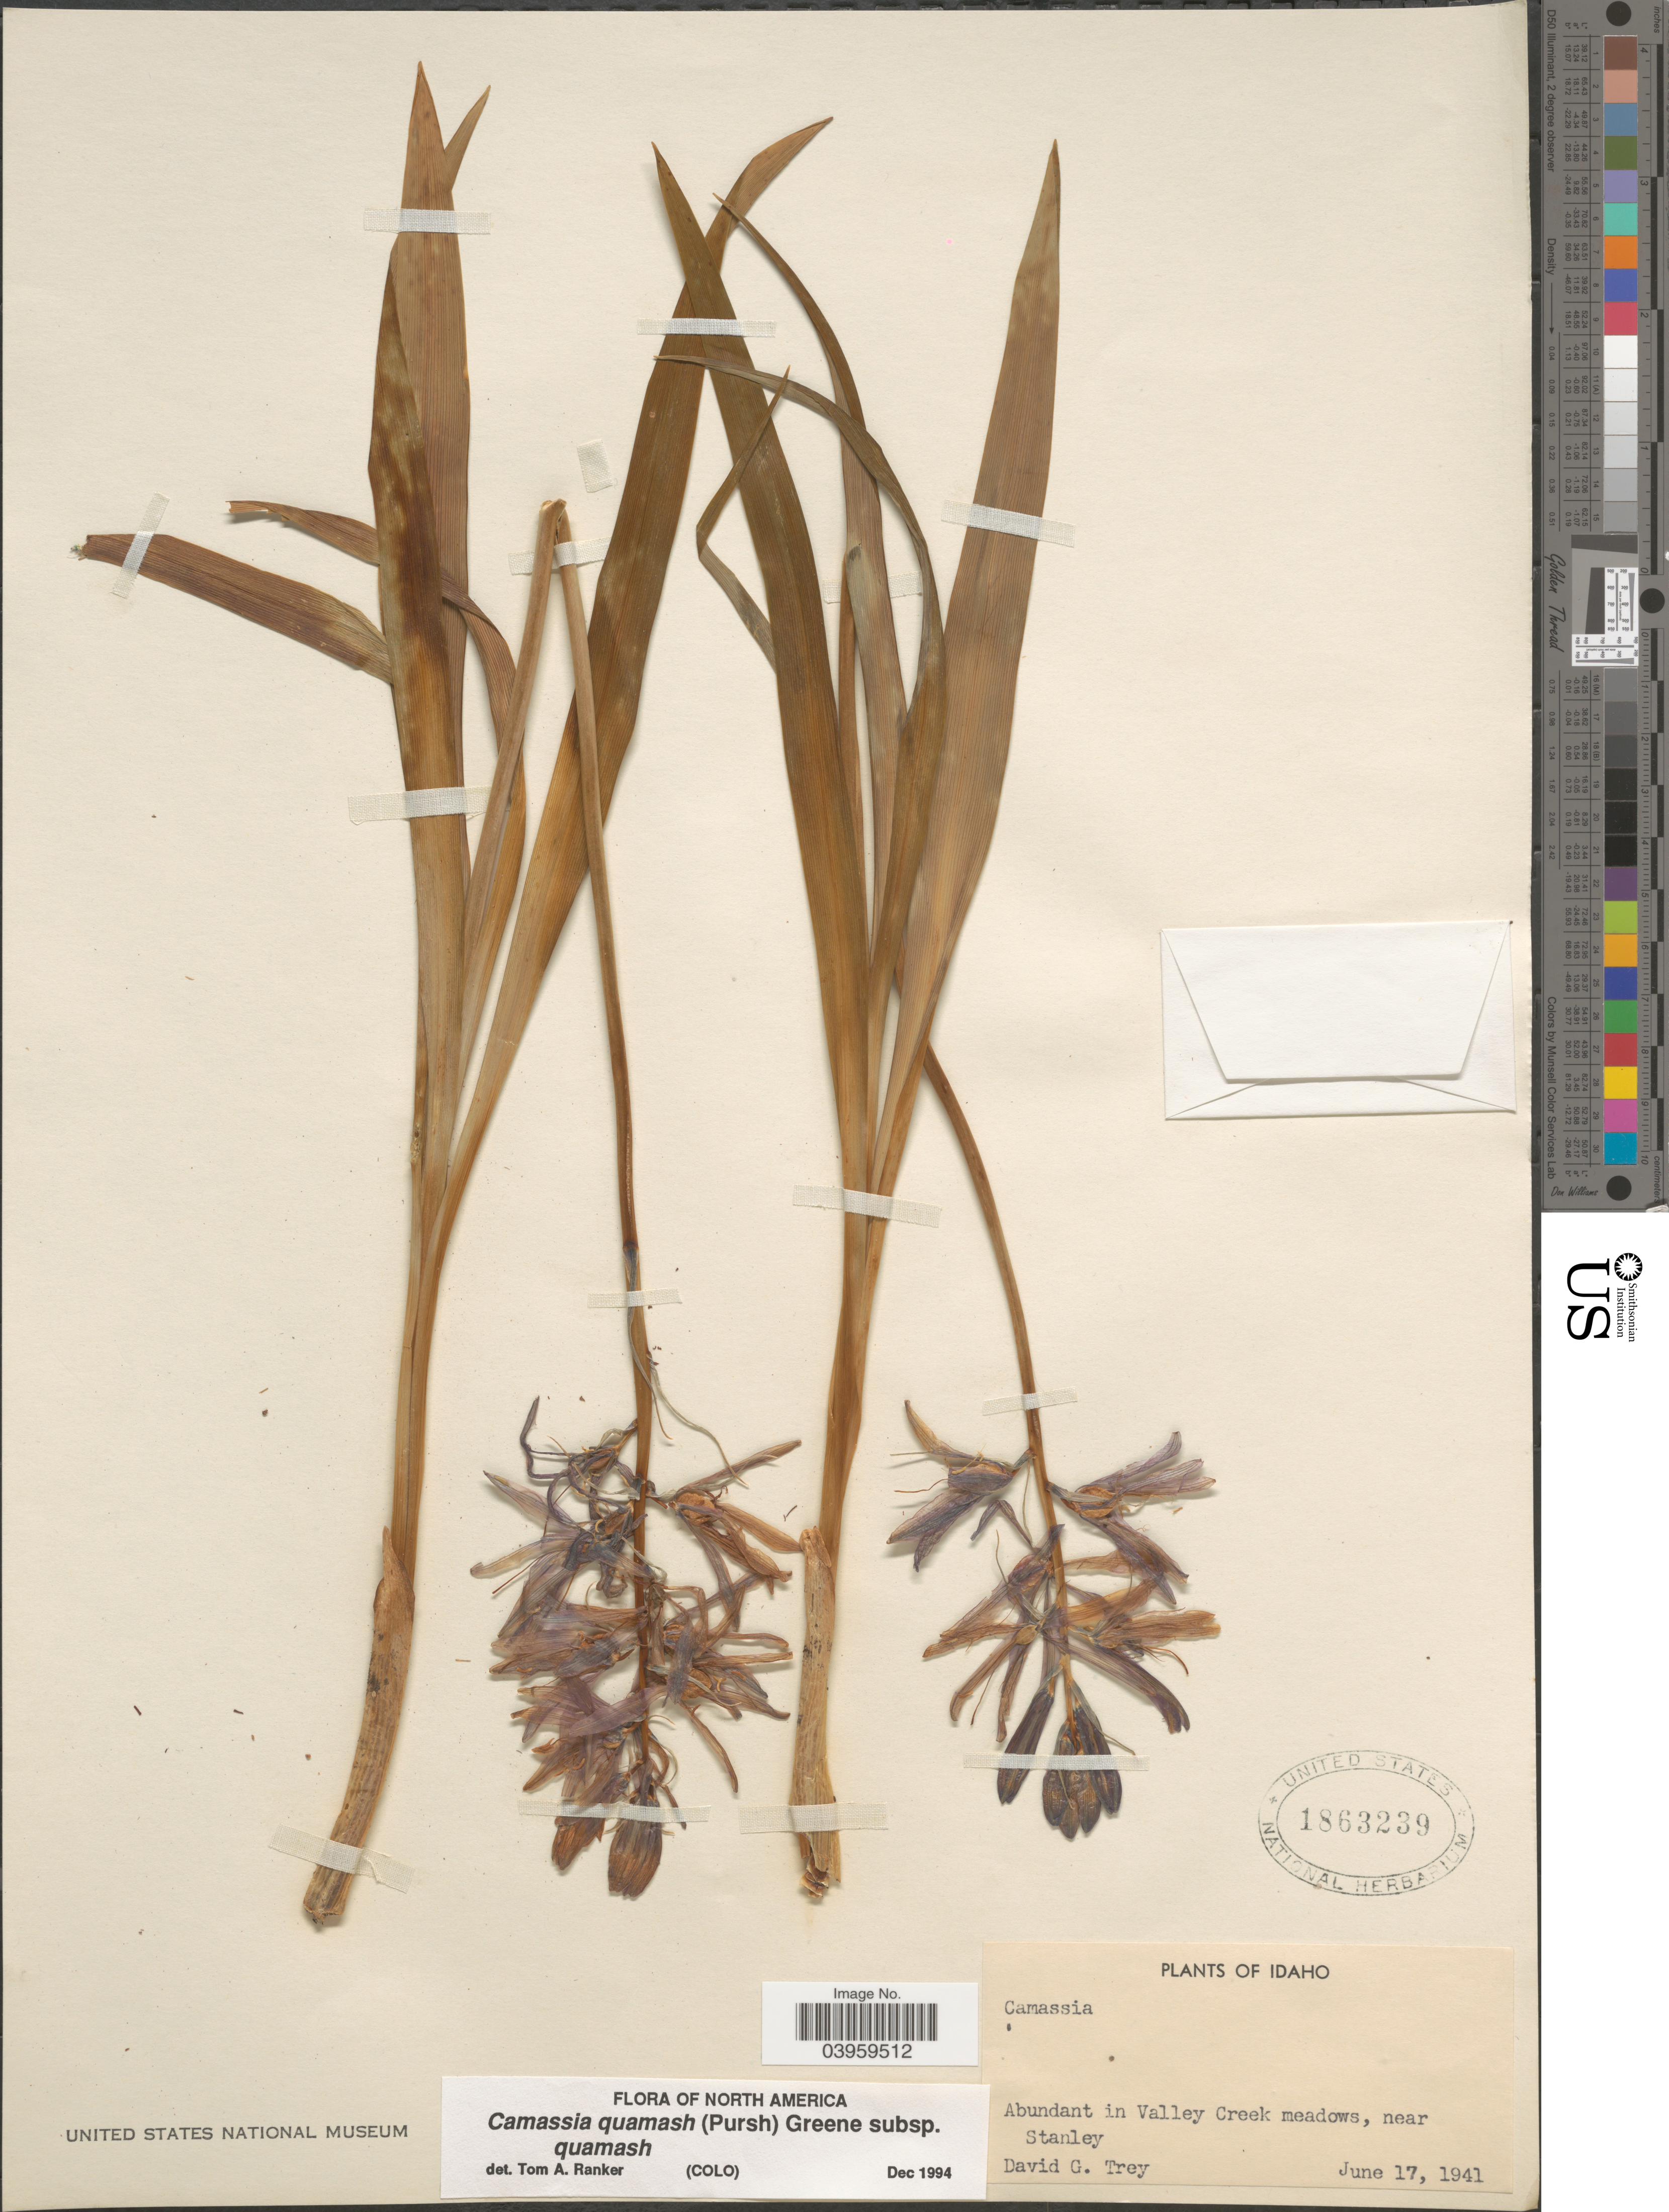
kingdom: Plantae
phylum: Tracheophyta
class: Liliopsida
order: Asparagales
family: Asparagaceae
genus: Camassia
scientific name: Camassia quamash subsp. quamash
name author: (Pursh) Greene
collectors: D. Trey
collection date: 1941-06-17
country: United States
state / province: Idaho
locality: In Valley Creek meadows, near Stanley.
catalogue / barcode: US 1863239